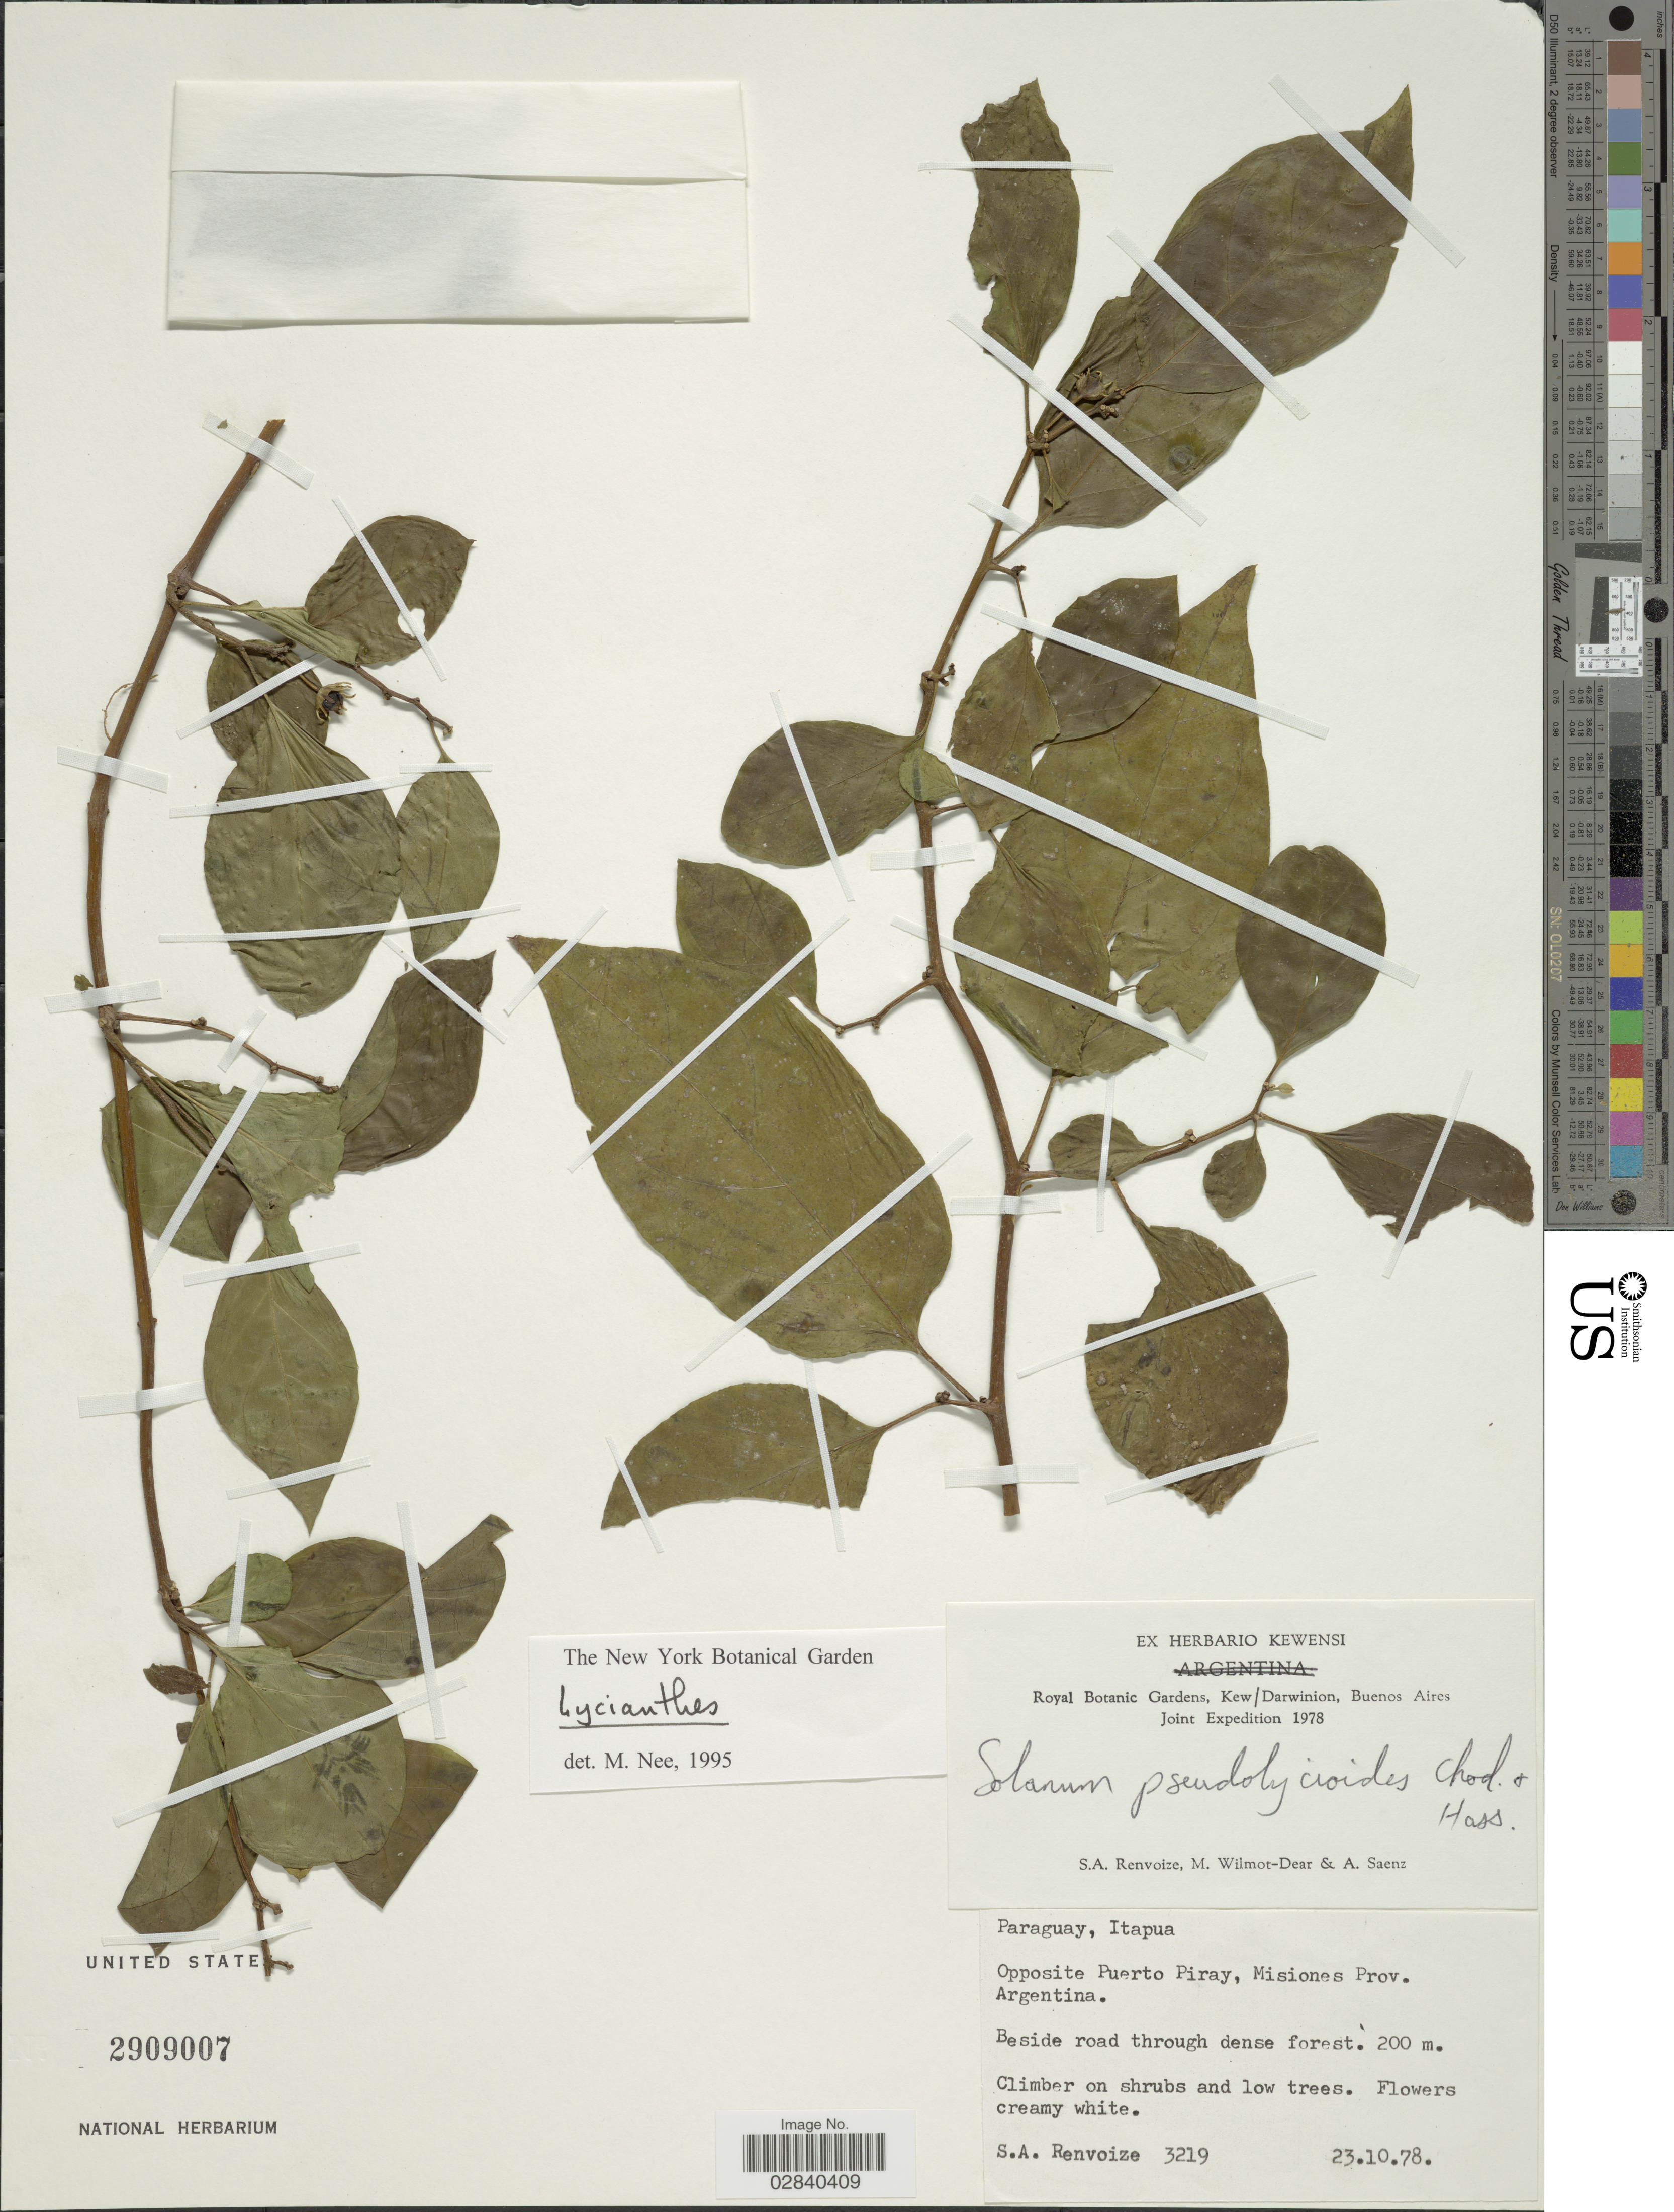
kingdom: Plantae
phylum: Tracheophyta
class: Magnoliopsida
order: Solanales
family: Solanaceae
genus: Lycianthes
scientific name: Lycianthes pseudolycioides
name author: Bitter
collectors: S. A. Renvoize, M. Wilmot-Dear & A. Saenz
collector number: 3219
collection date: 1978-10-23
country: Argentina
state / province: Misiones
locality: Paraguay, Itapua. Opposite Puerto Piray, Misiones Prov.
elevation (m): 200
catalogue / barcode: US 2909007